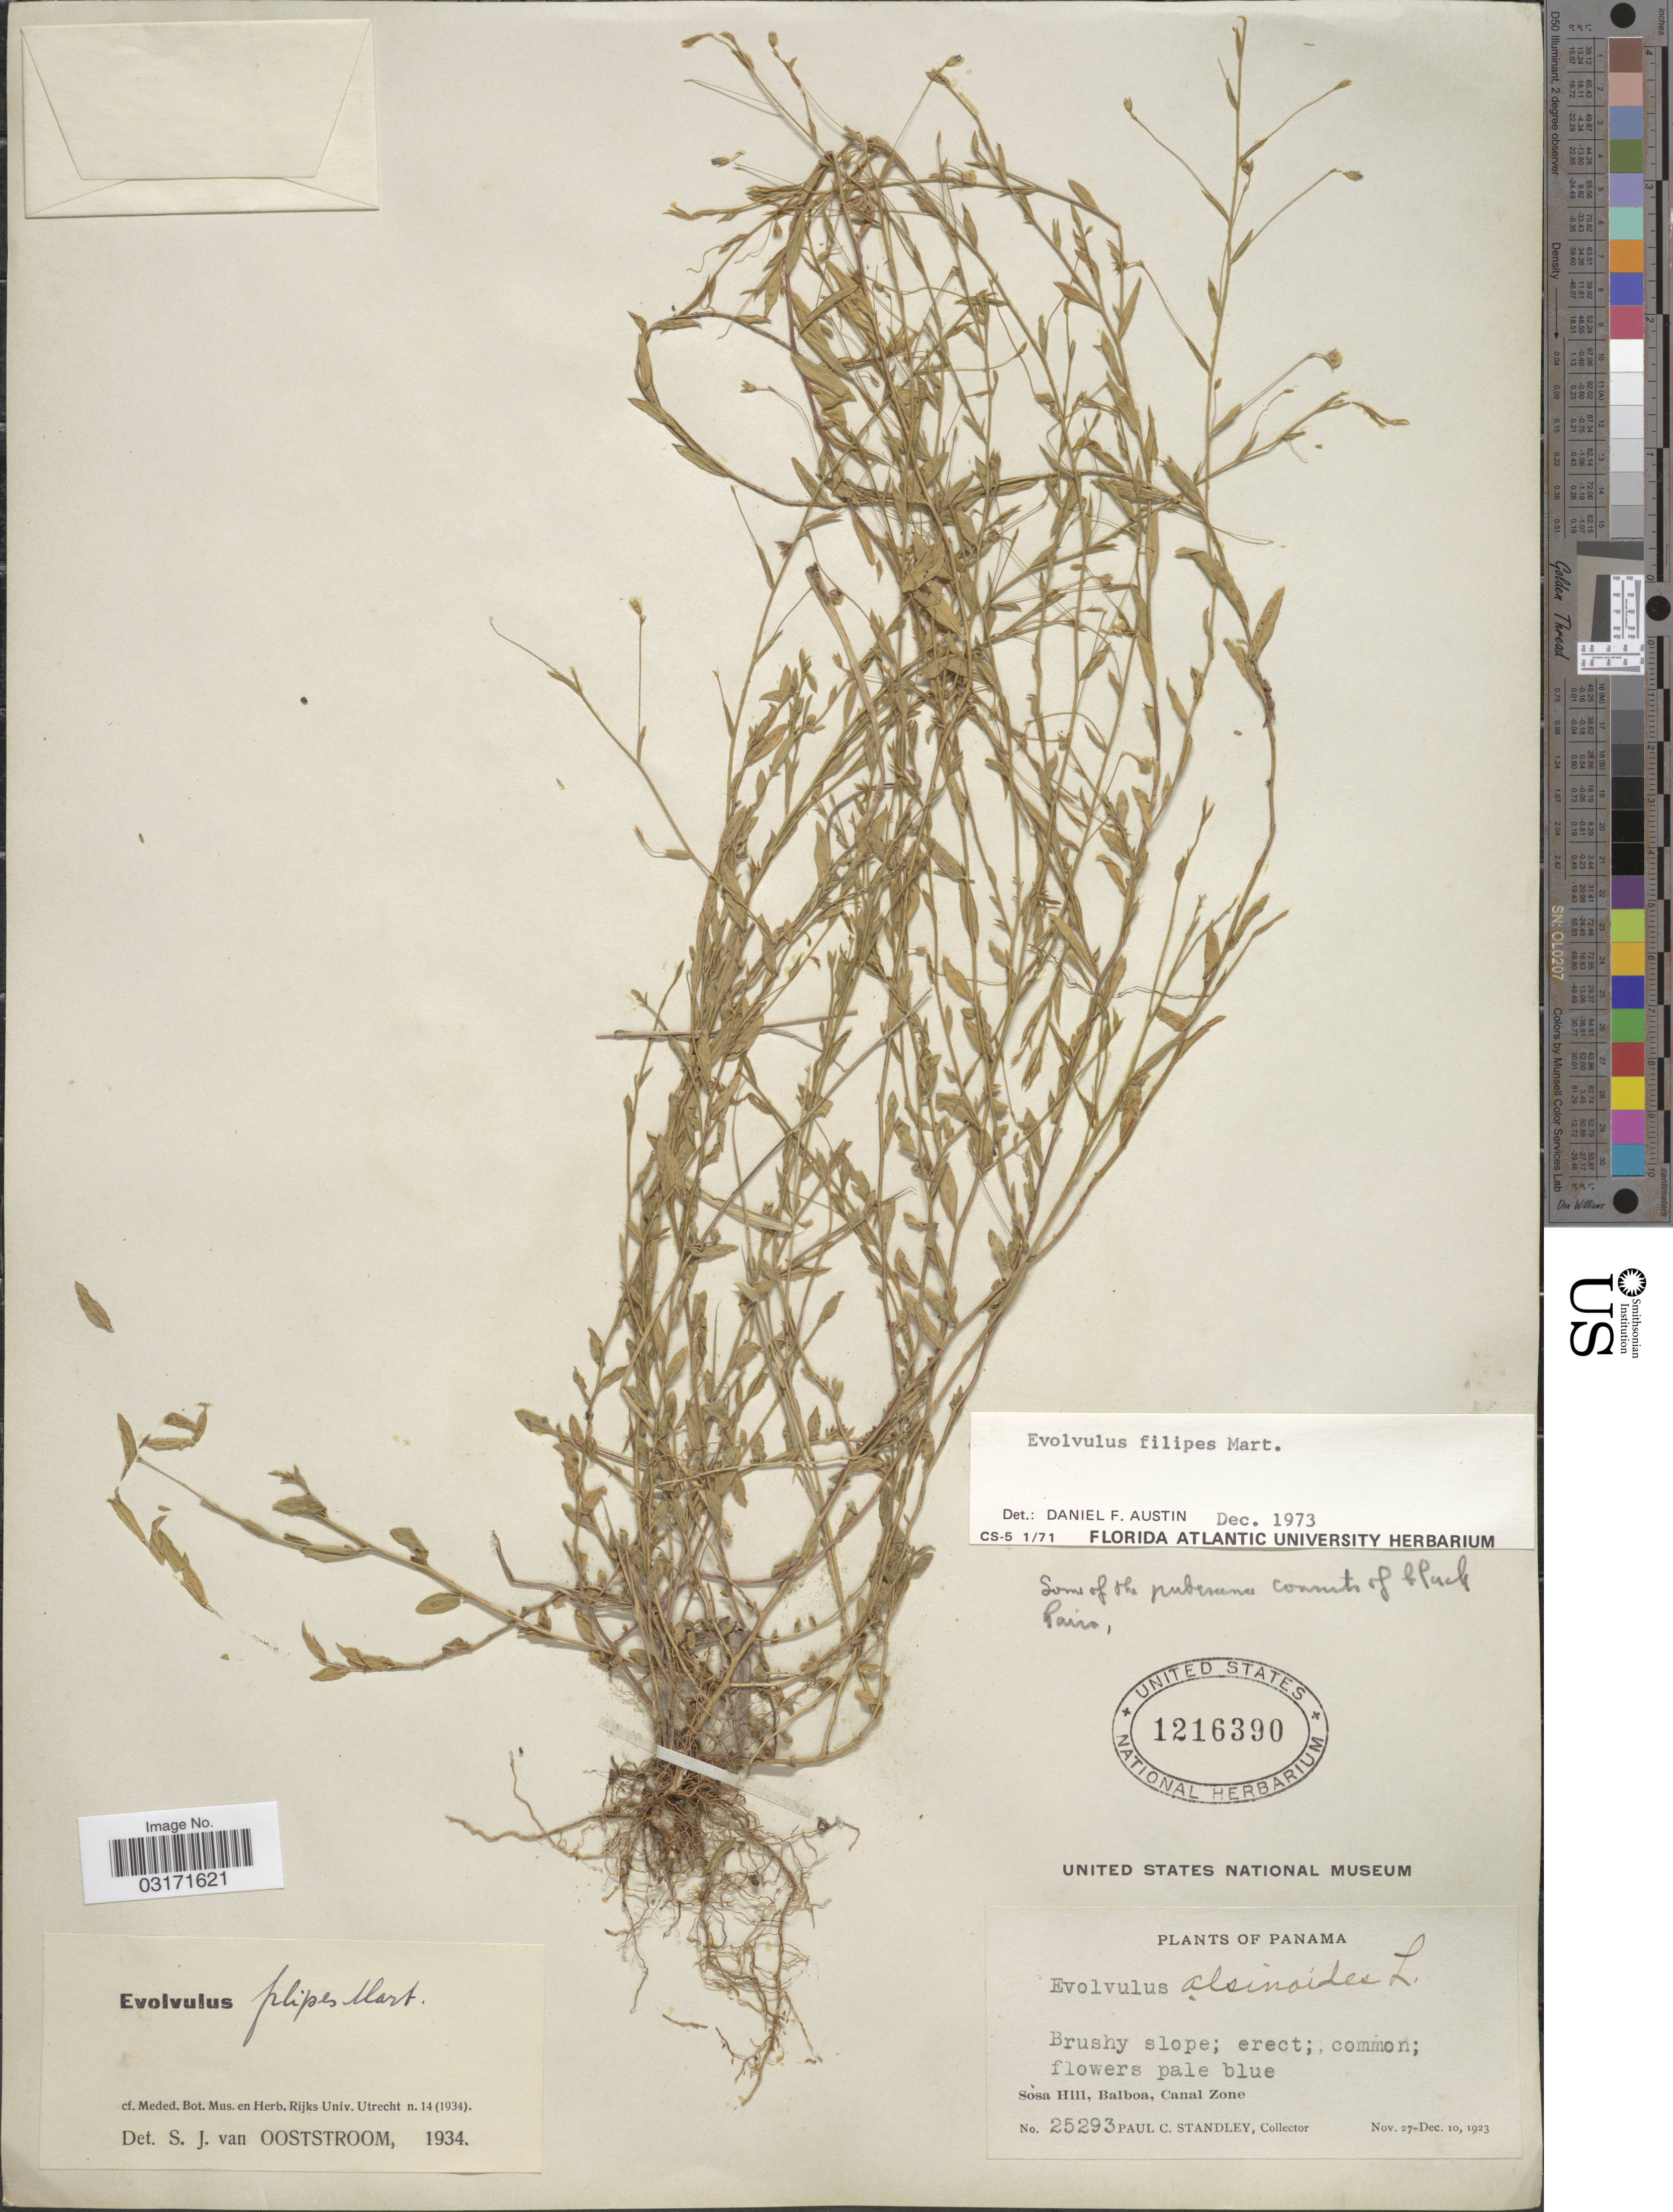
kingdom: Plantae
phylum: Tracheophyta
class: Magnoliopsida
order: Solanales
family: Convolvulaceae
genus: Evolvulus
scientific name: Evolvulus filipes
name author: Mart.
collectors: P. C. Standley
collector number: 25293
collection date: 1923-11-27/1923-12-10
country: Panama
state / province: Colón / Panamá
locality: Sosa Hill, Balboa, Canal Zone.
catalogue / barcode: US 1216390